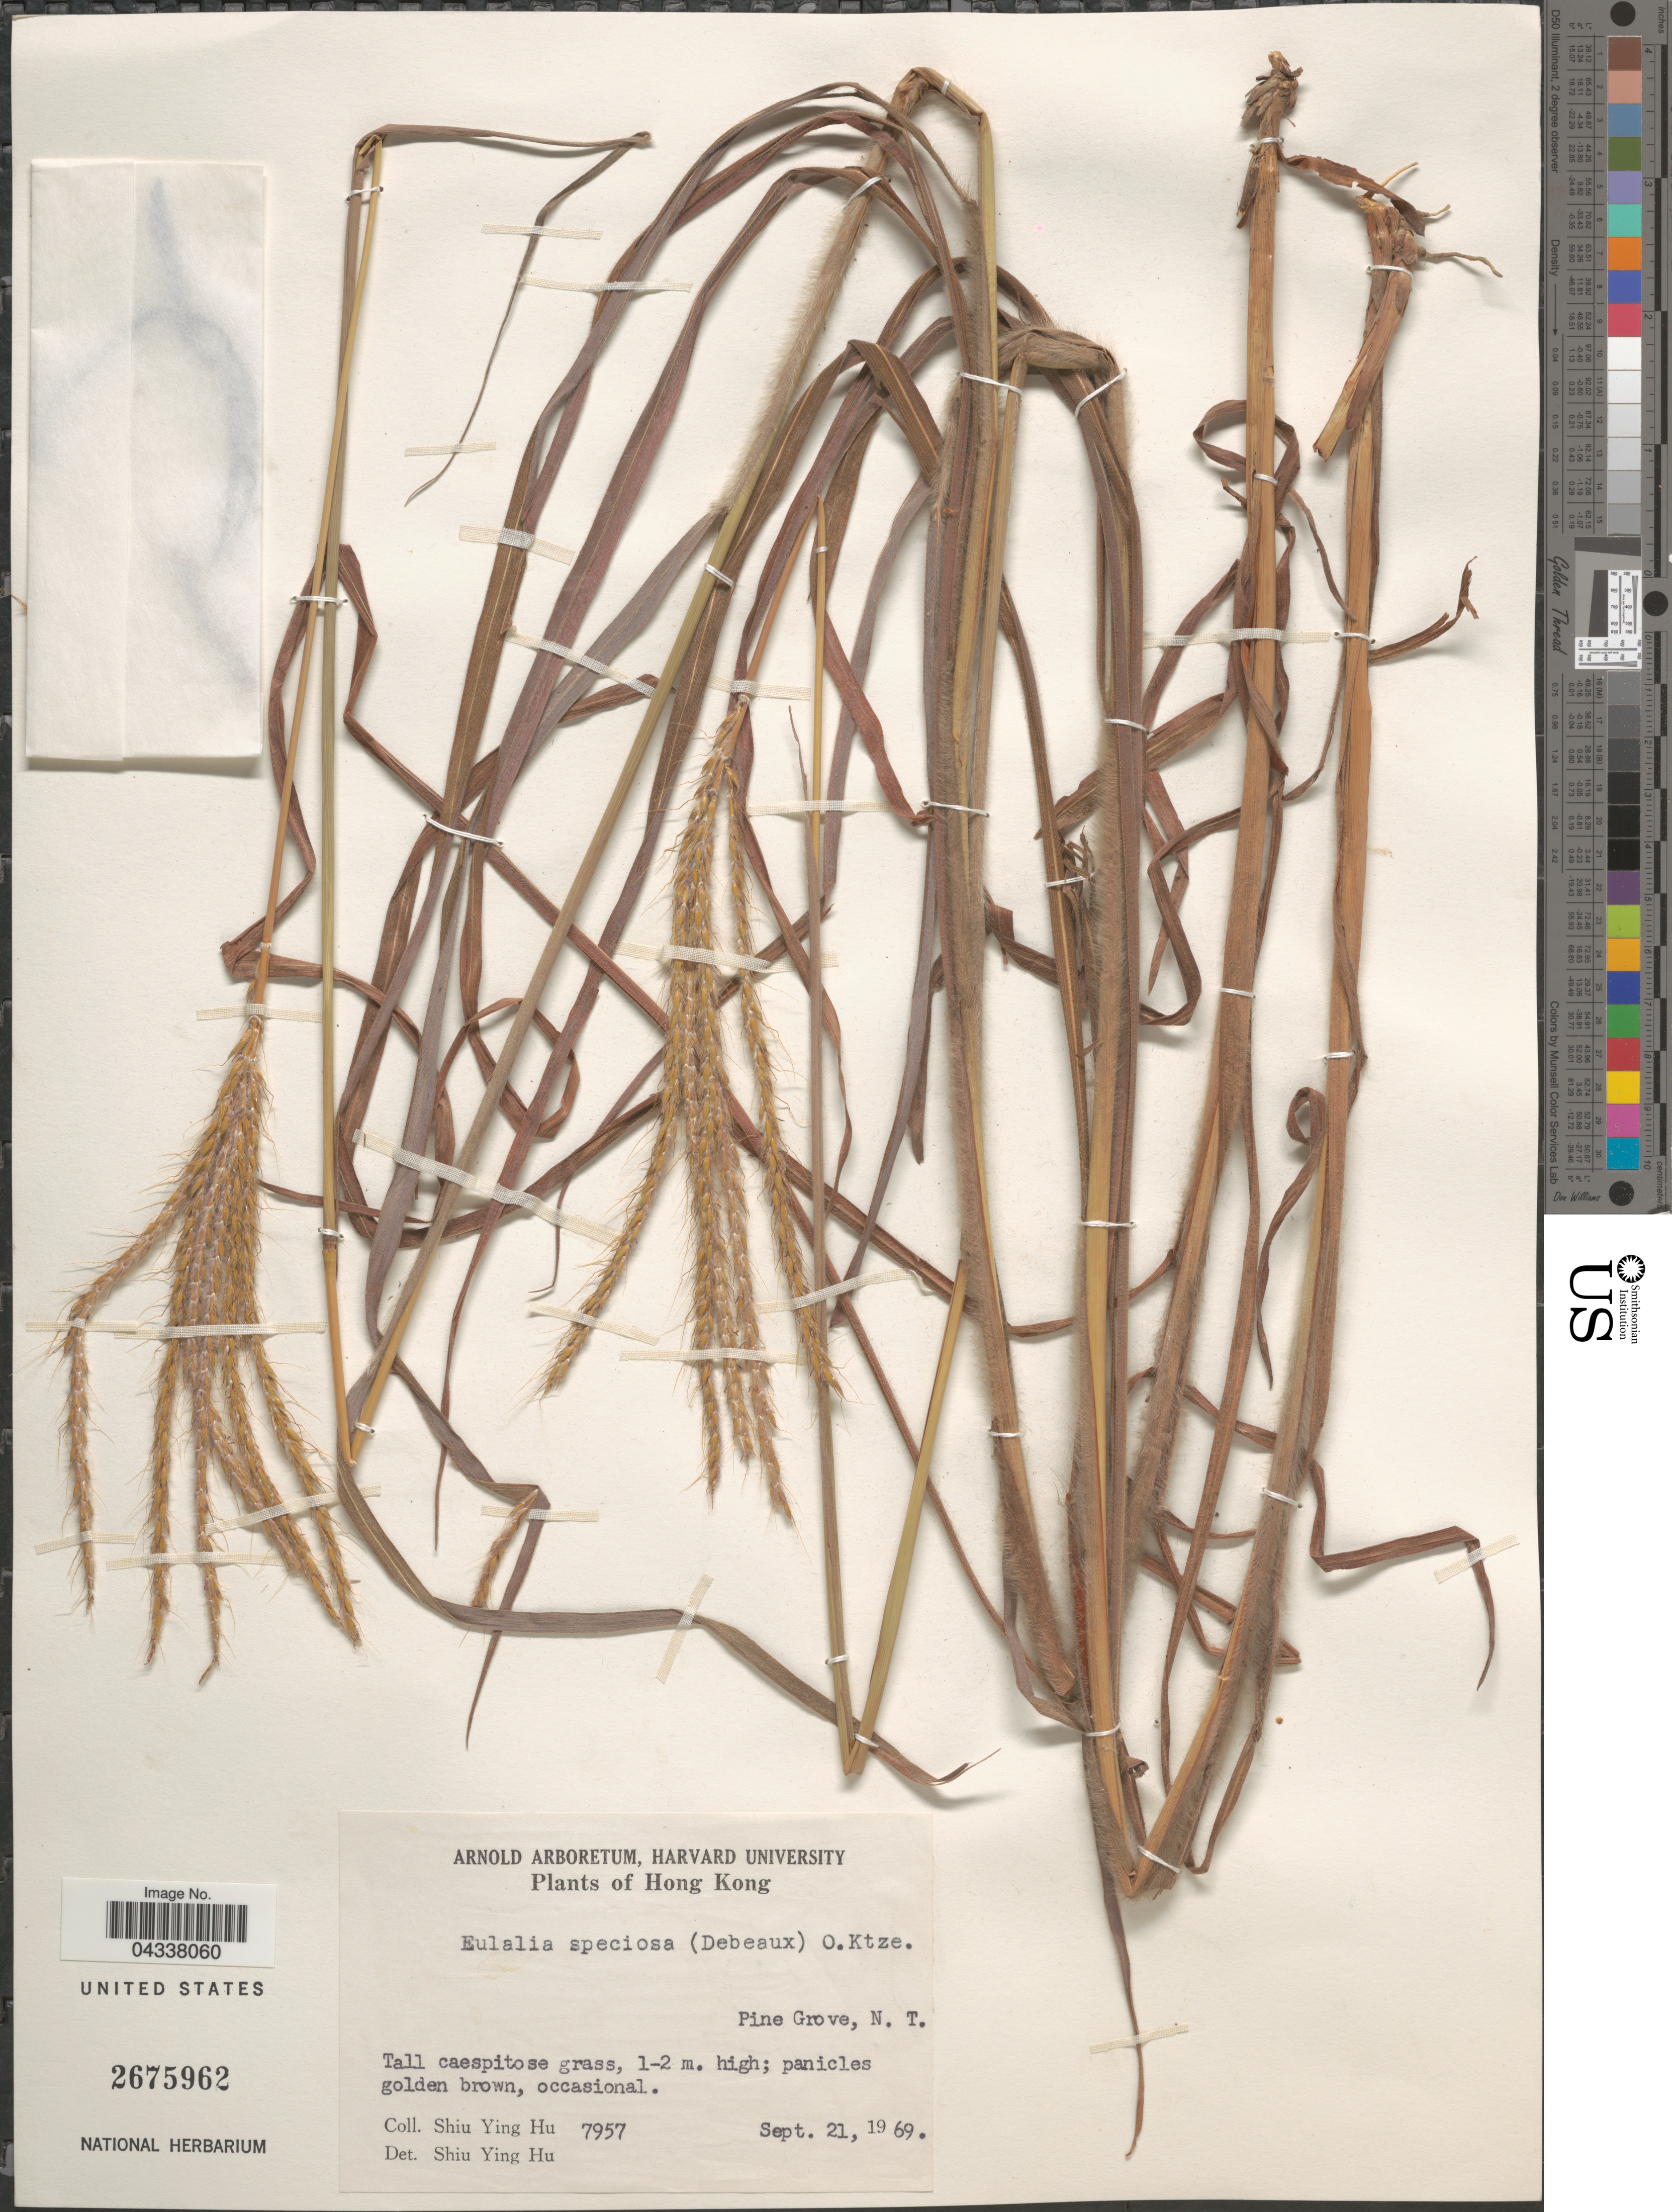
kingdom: Plantae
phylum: Tracheophyta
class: Liliopsida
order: Poales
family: Poaceae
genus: Pseudopogonatherum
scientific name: Pseudopogonatherum speciosum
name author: (Debeaux) Ohwi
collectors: S. Y. Hu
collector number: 7957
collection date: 1969-09-21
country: China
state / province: Hong Kong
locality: Pine Grove, N.T.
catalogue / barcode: US 2675962